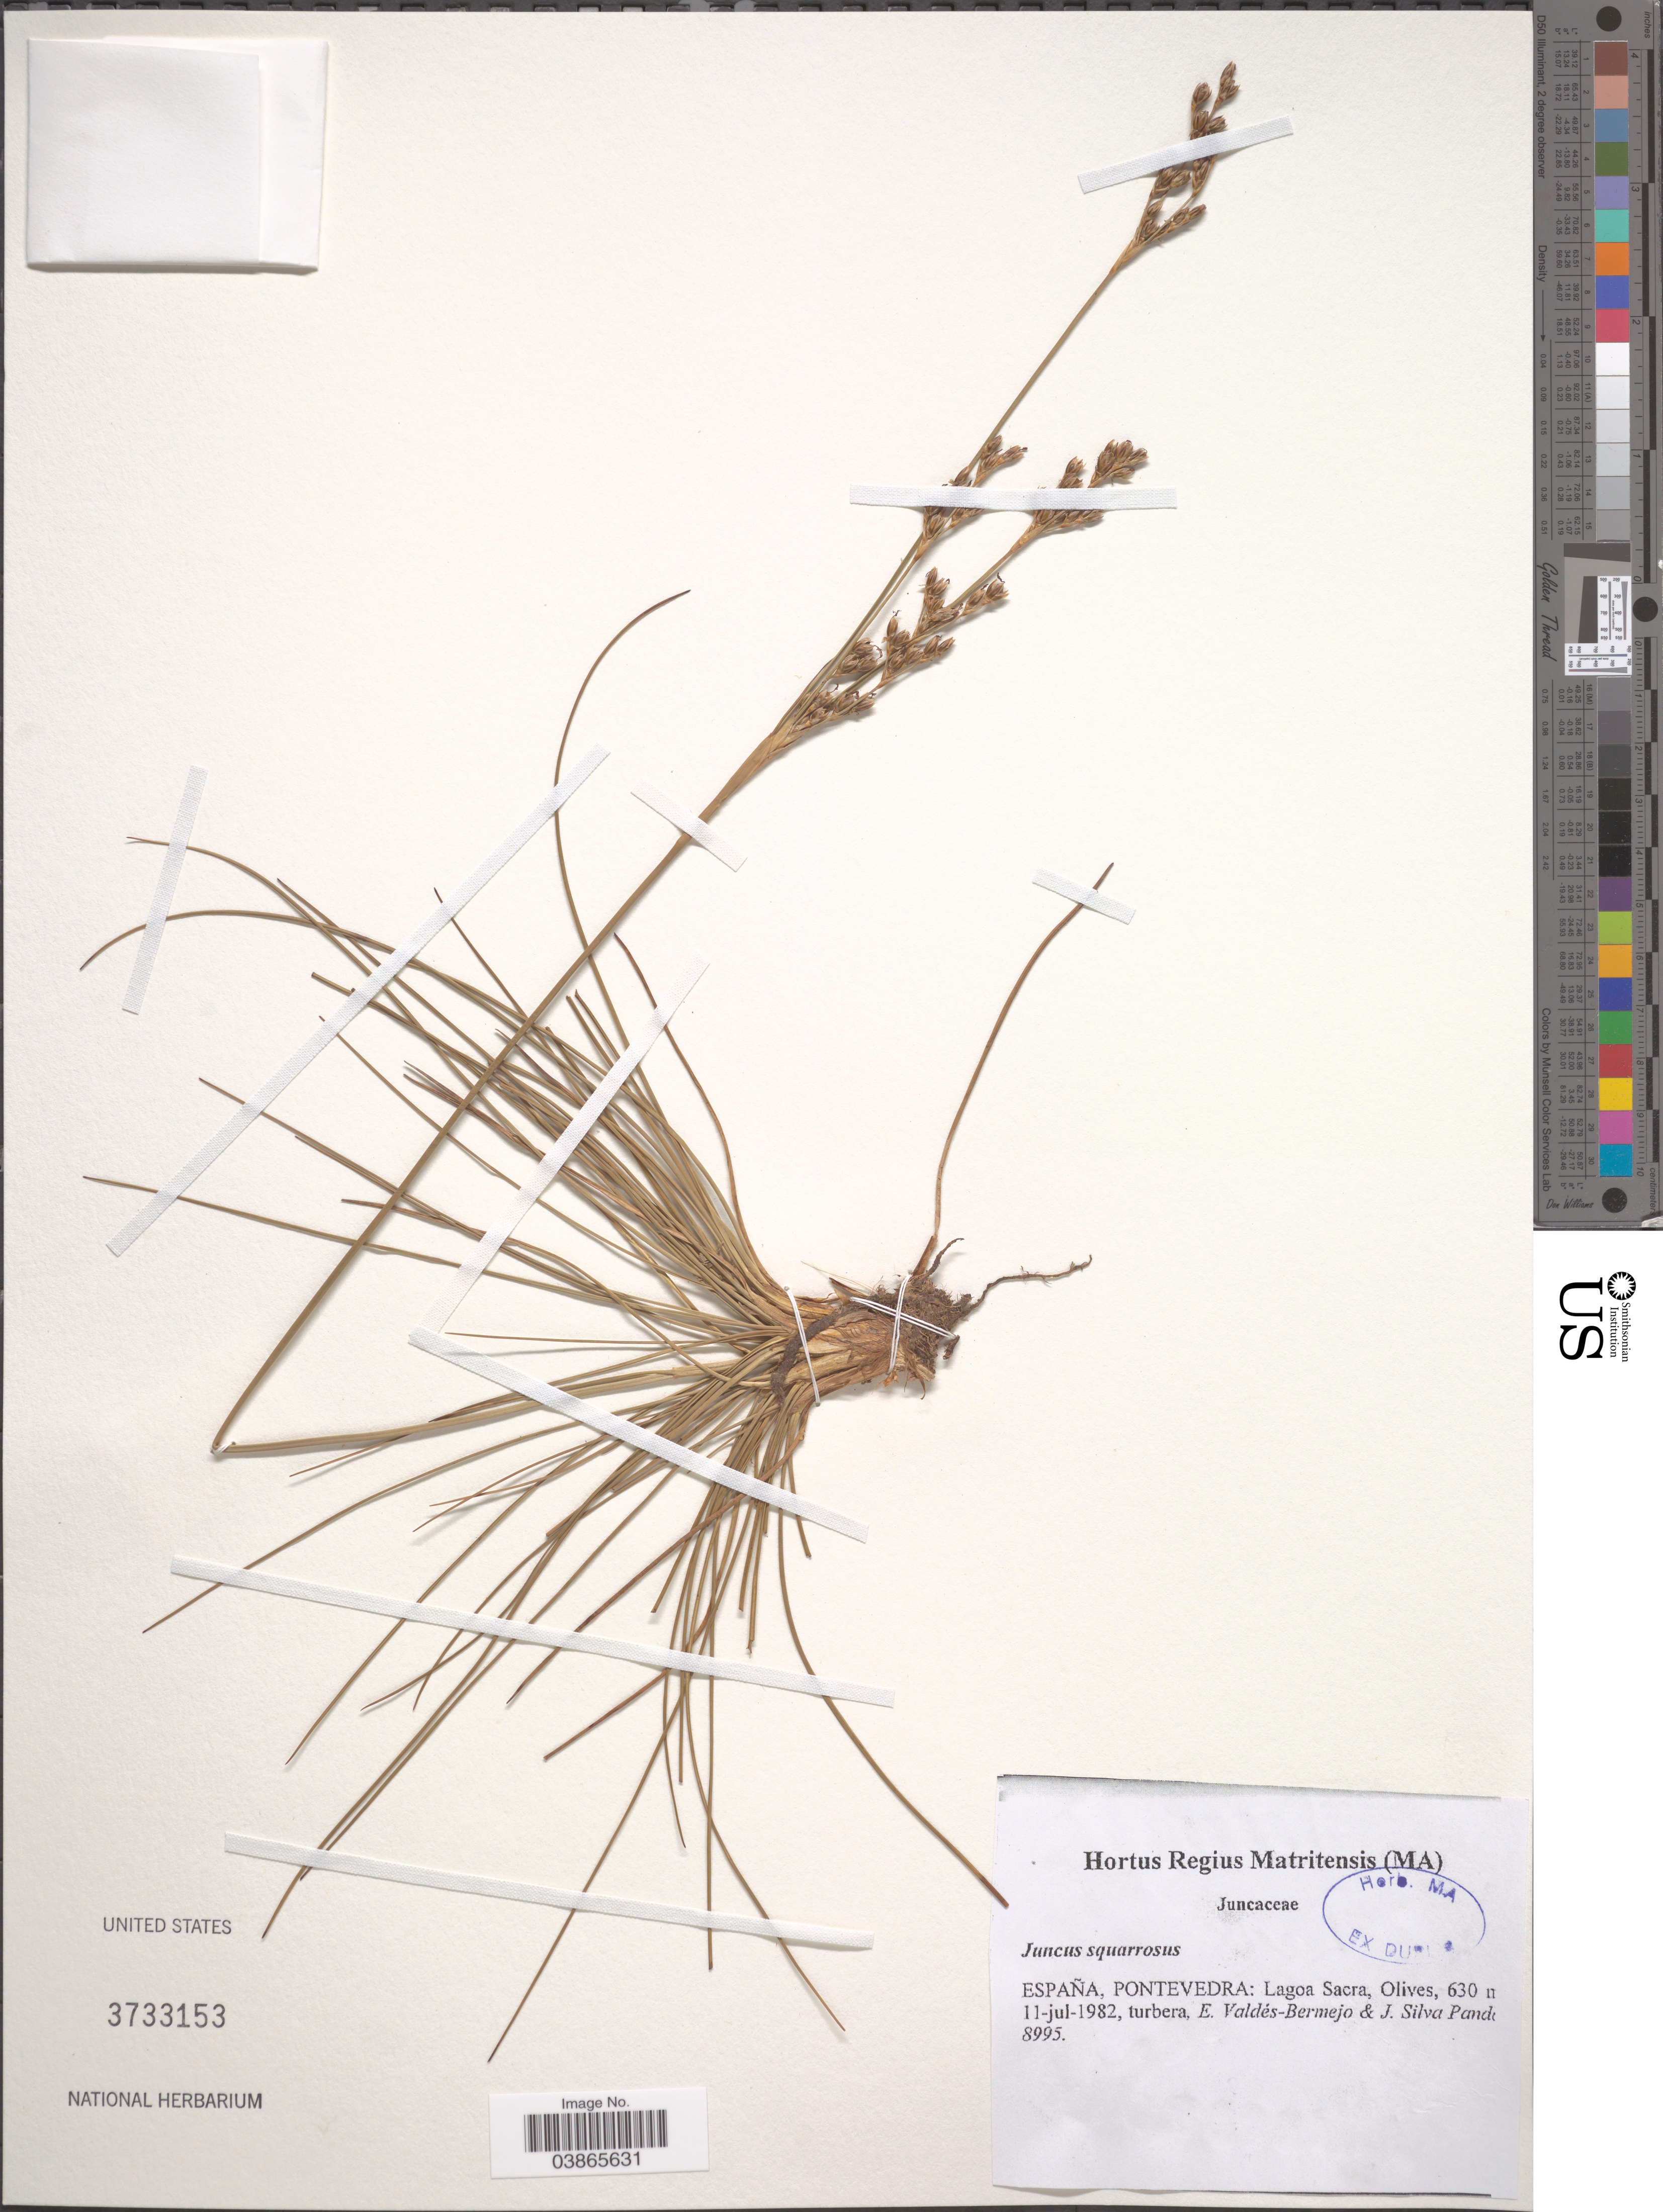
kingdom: Plantae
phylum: Tracheophyta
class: Liliopsida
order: Poales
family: Juncaceae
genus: Juncus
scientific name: Juncus squarrosus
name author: L.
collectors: E. Valdes Bermejo & J. Silva Pando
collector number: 8995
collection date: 1982-07-11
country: Spain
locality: Pontevedra: Lagoa Sacra, Olives.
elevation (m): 630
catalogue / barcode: US 3733153